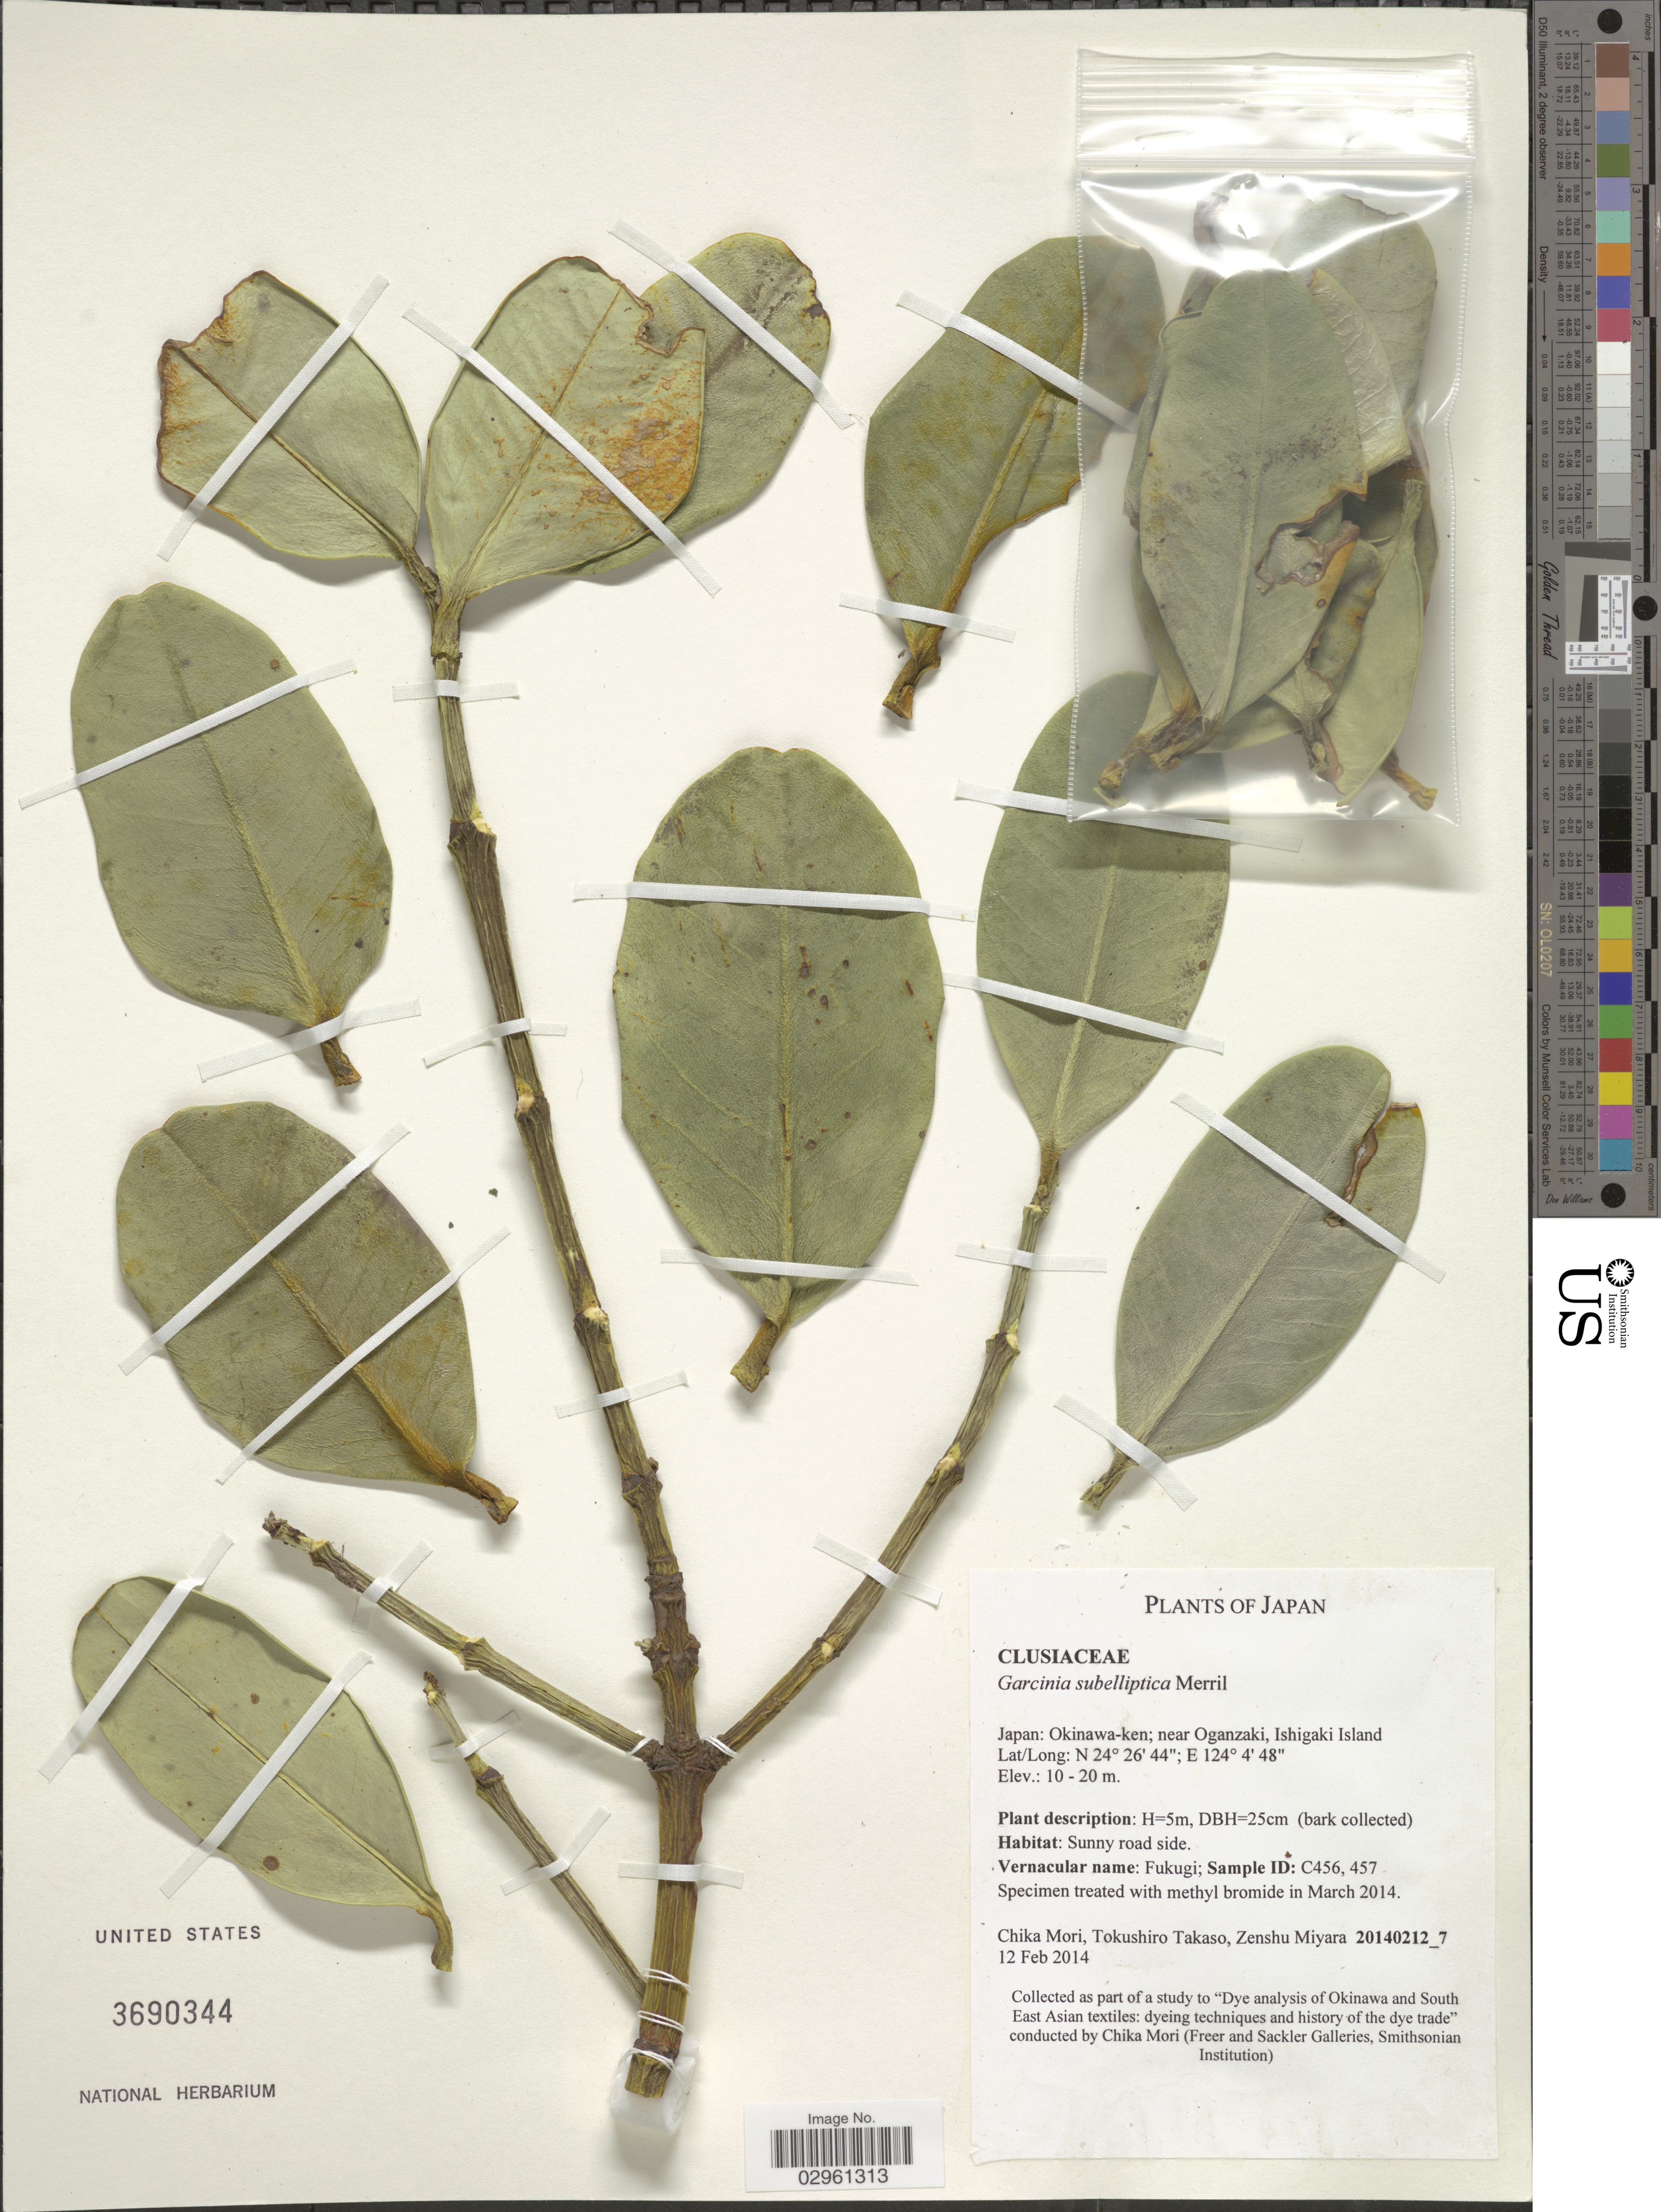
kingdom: Plantae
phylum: Tracheophyta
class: Magnoliopsida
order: Malpighiales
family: Clusiaceae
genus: Garcinia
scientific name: Garcinia subelliptica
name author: Merr.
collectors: C. Mori, T. Takaso & Z. Miyara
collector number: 20140212_7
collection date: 2014-02-12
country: Japan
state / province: Okinawa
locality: Okinawa-ken; near Oganzaki, Ishigaki Island.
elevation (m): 10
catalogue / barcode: US 3690344